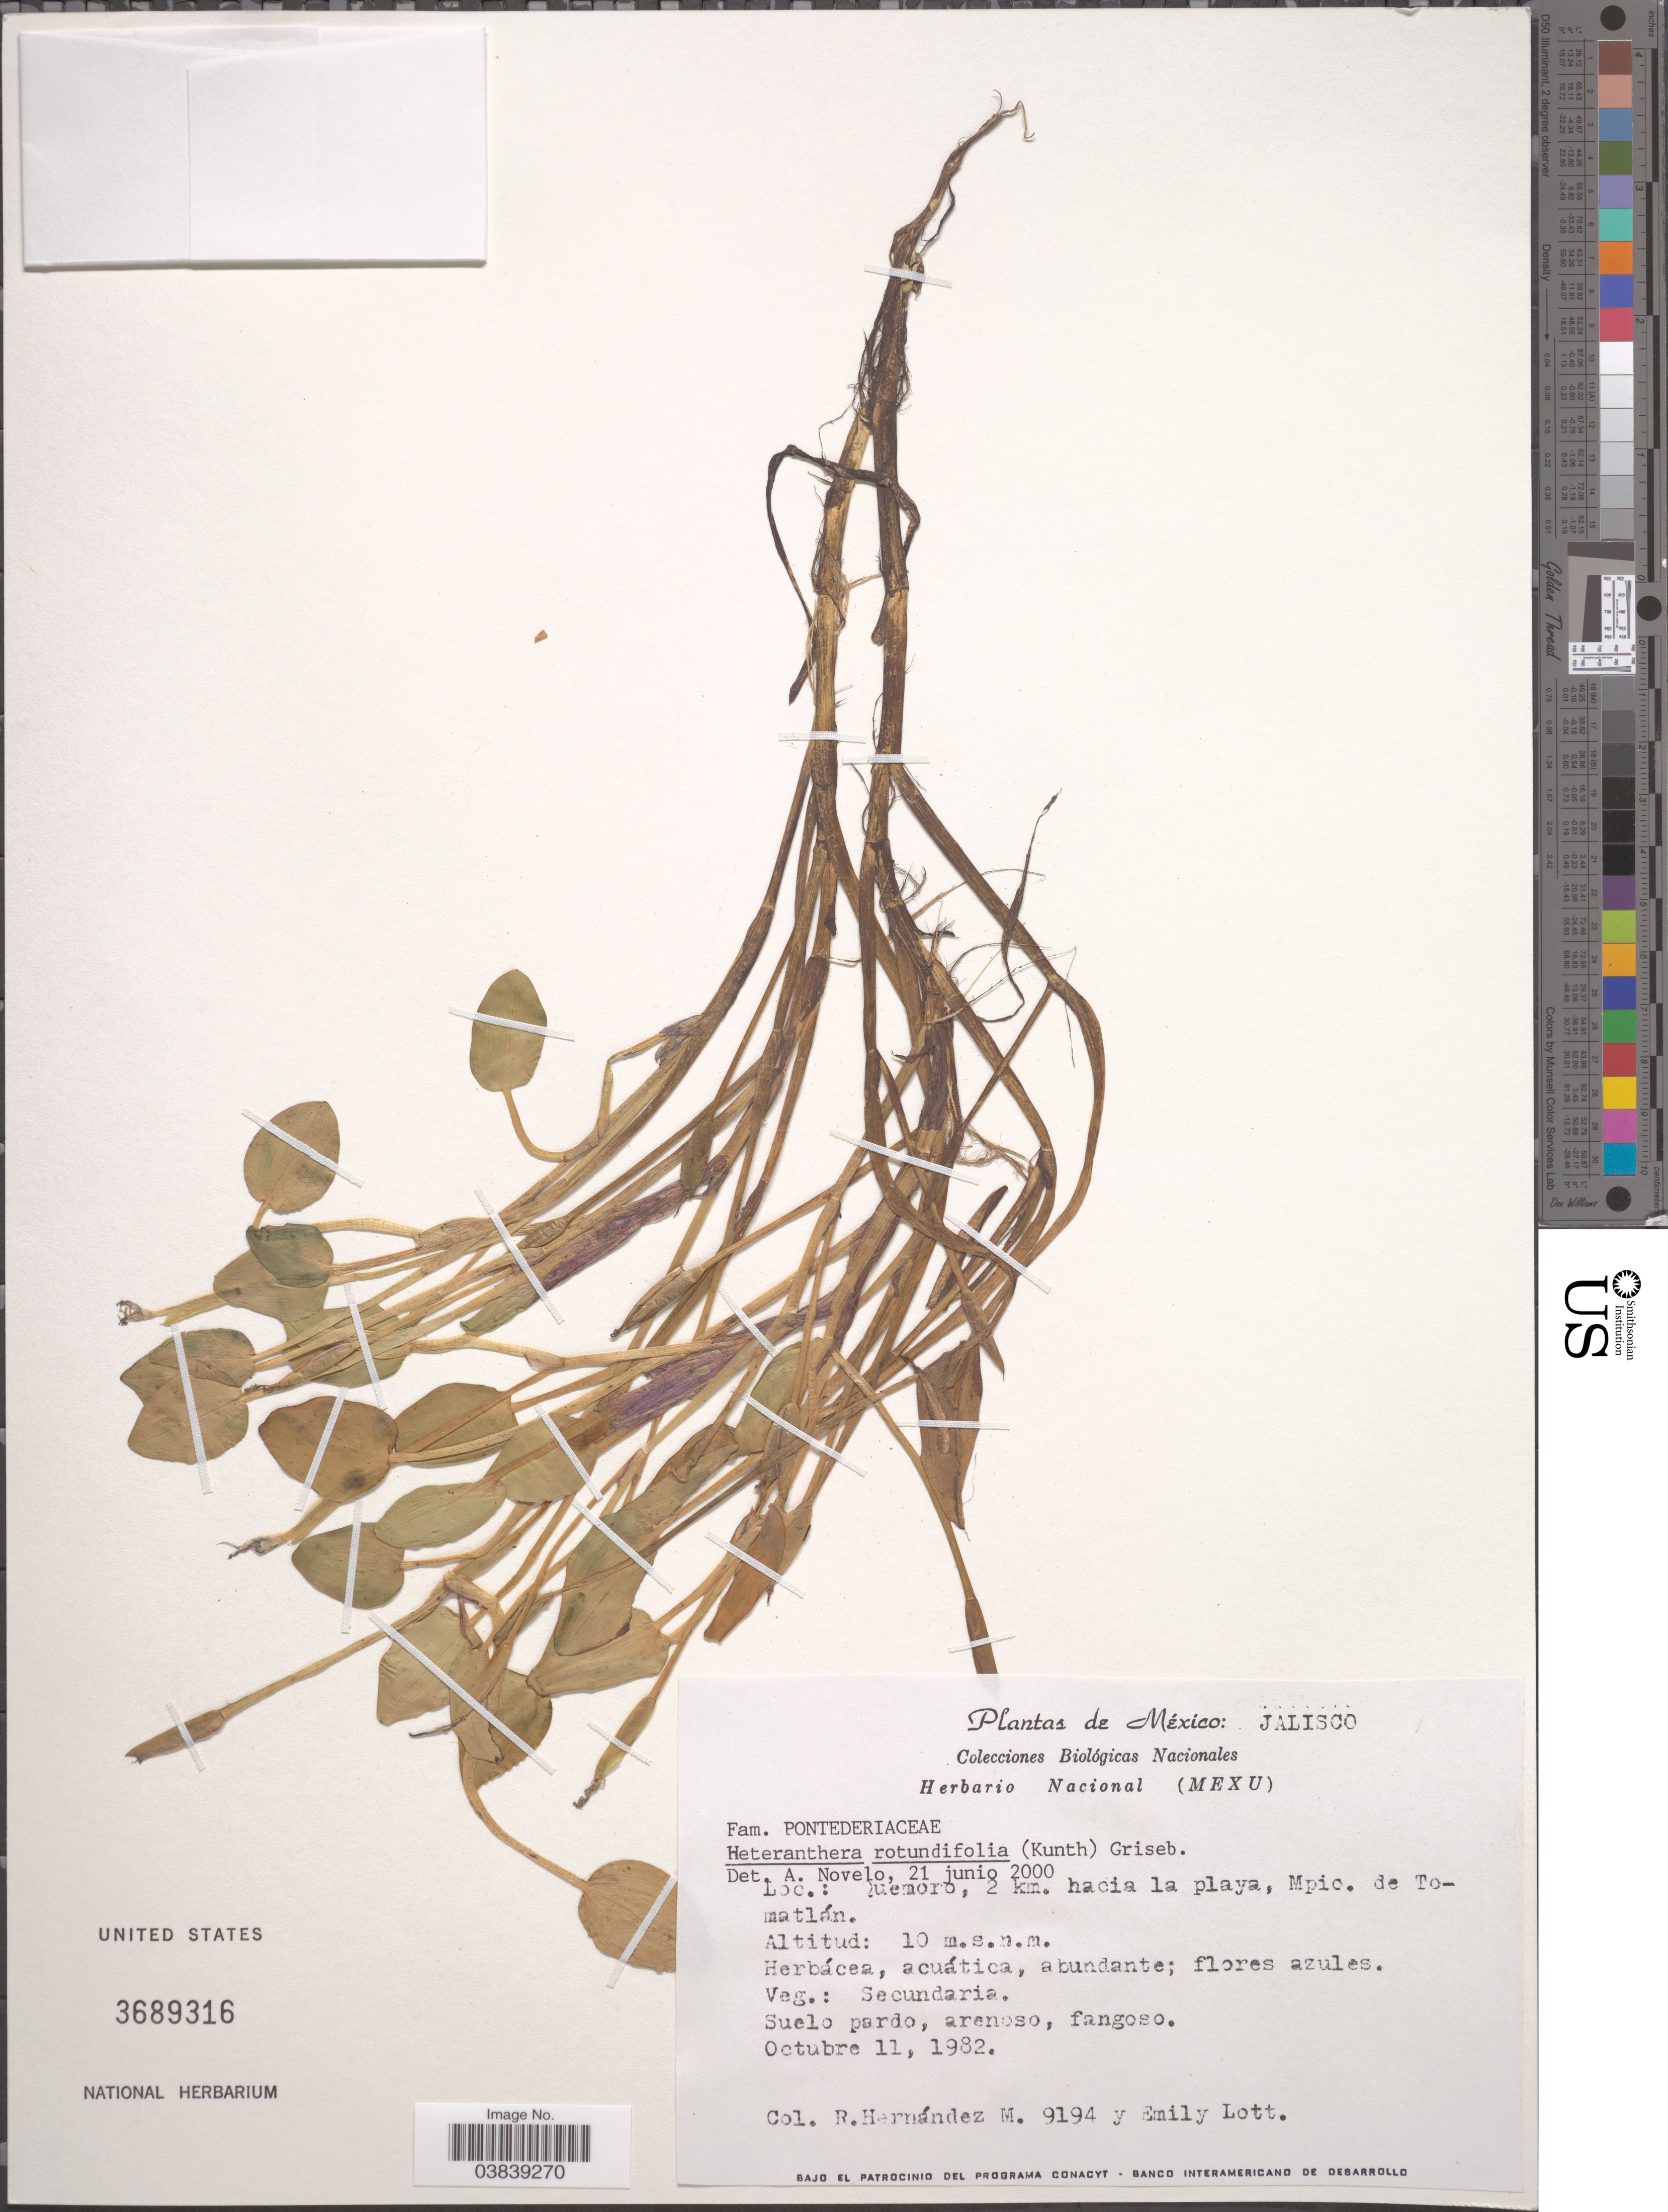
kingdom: Plantae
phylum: Tracheophyta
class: Liliopsida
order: Commelinales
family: Pontederiaceae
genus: Pontederia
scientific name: Pontederia rotundifolia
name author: L. f.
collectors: R. Hernández M. & E. J. Lott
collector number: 9194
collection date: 1982-10-11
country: Mexico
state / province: Jalisco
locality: Quemoro, 2 km. hacia la playa, Mpio. de Tomatlán.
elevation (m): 10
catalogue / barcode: US 3689316